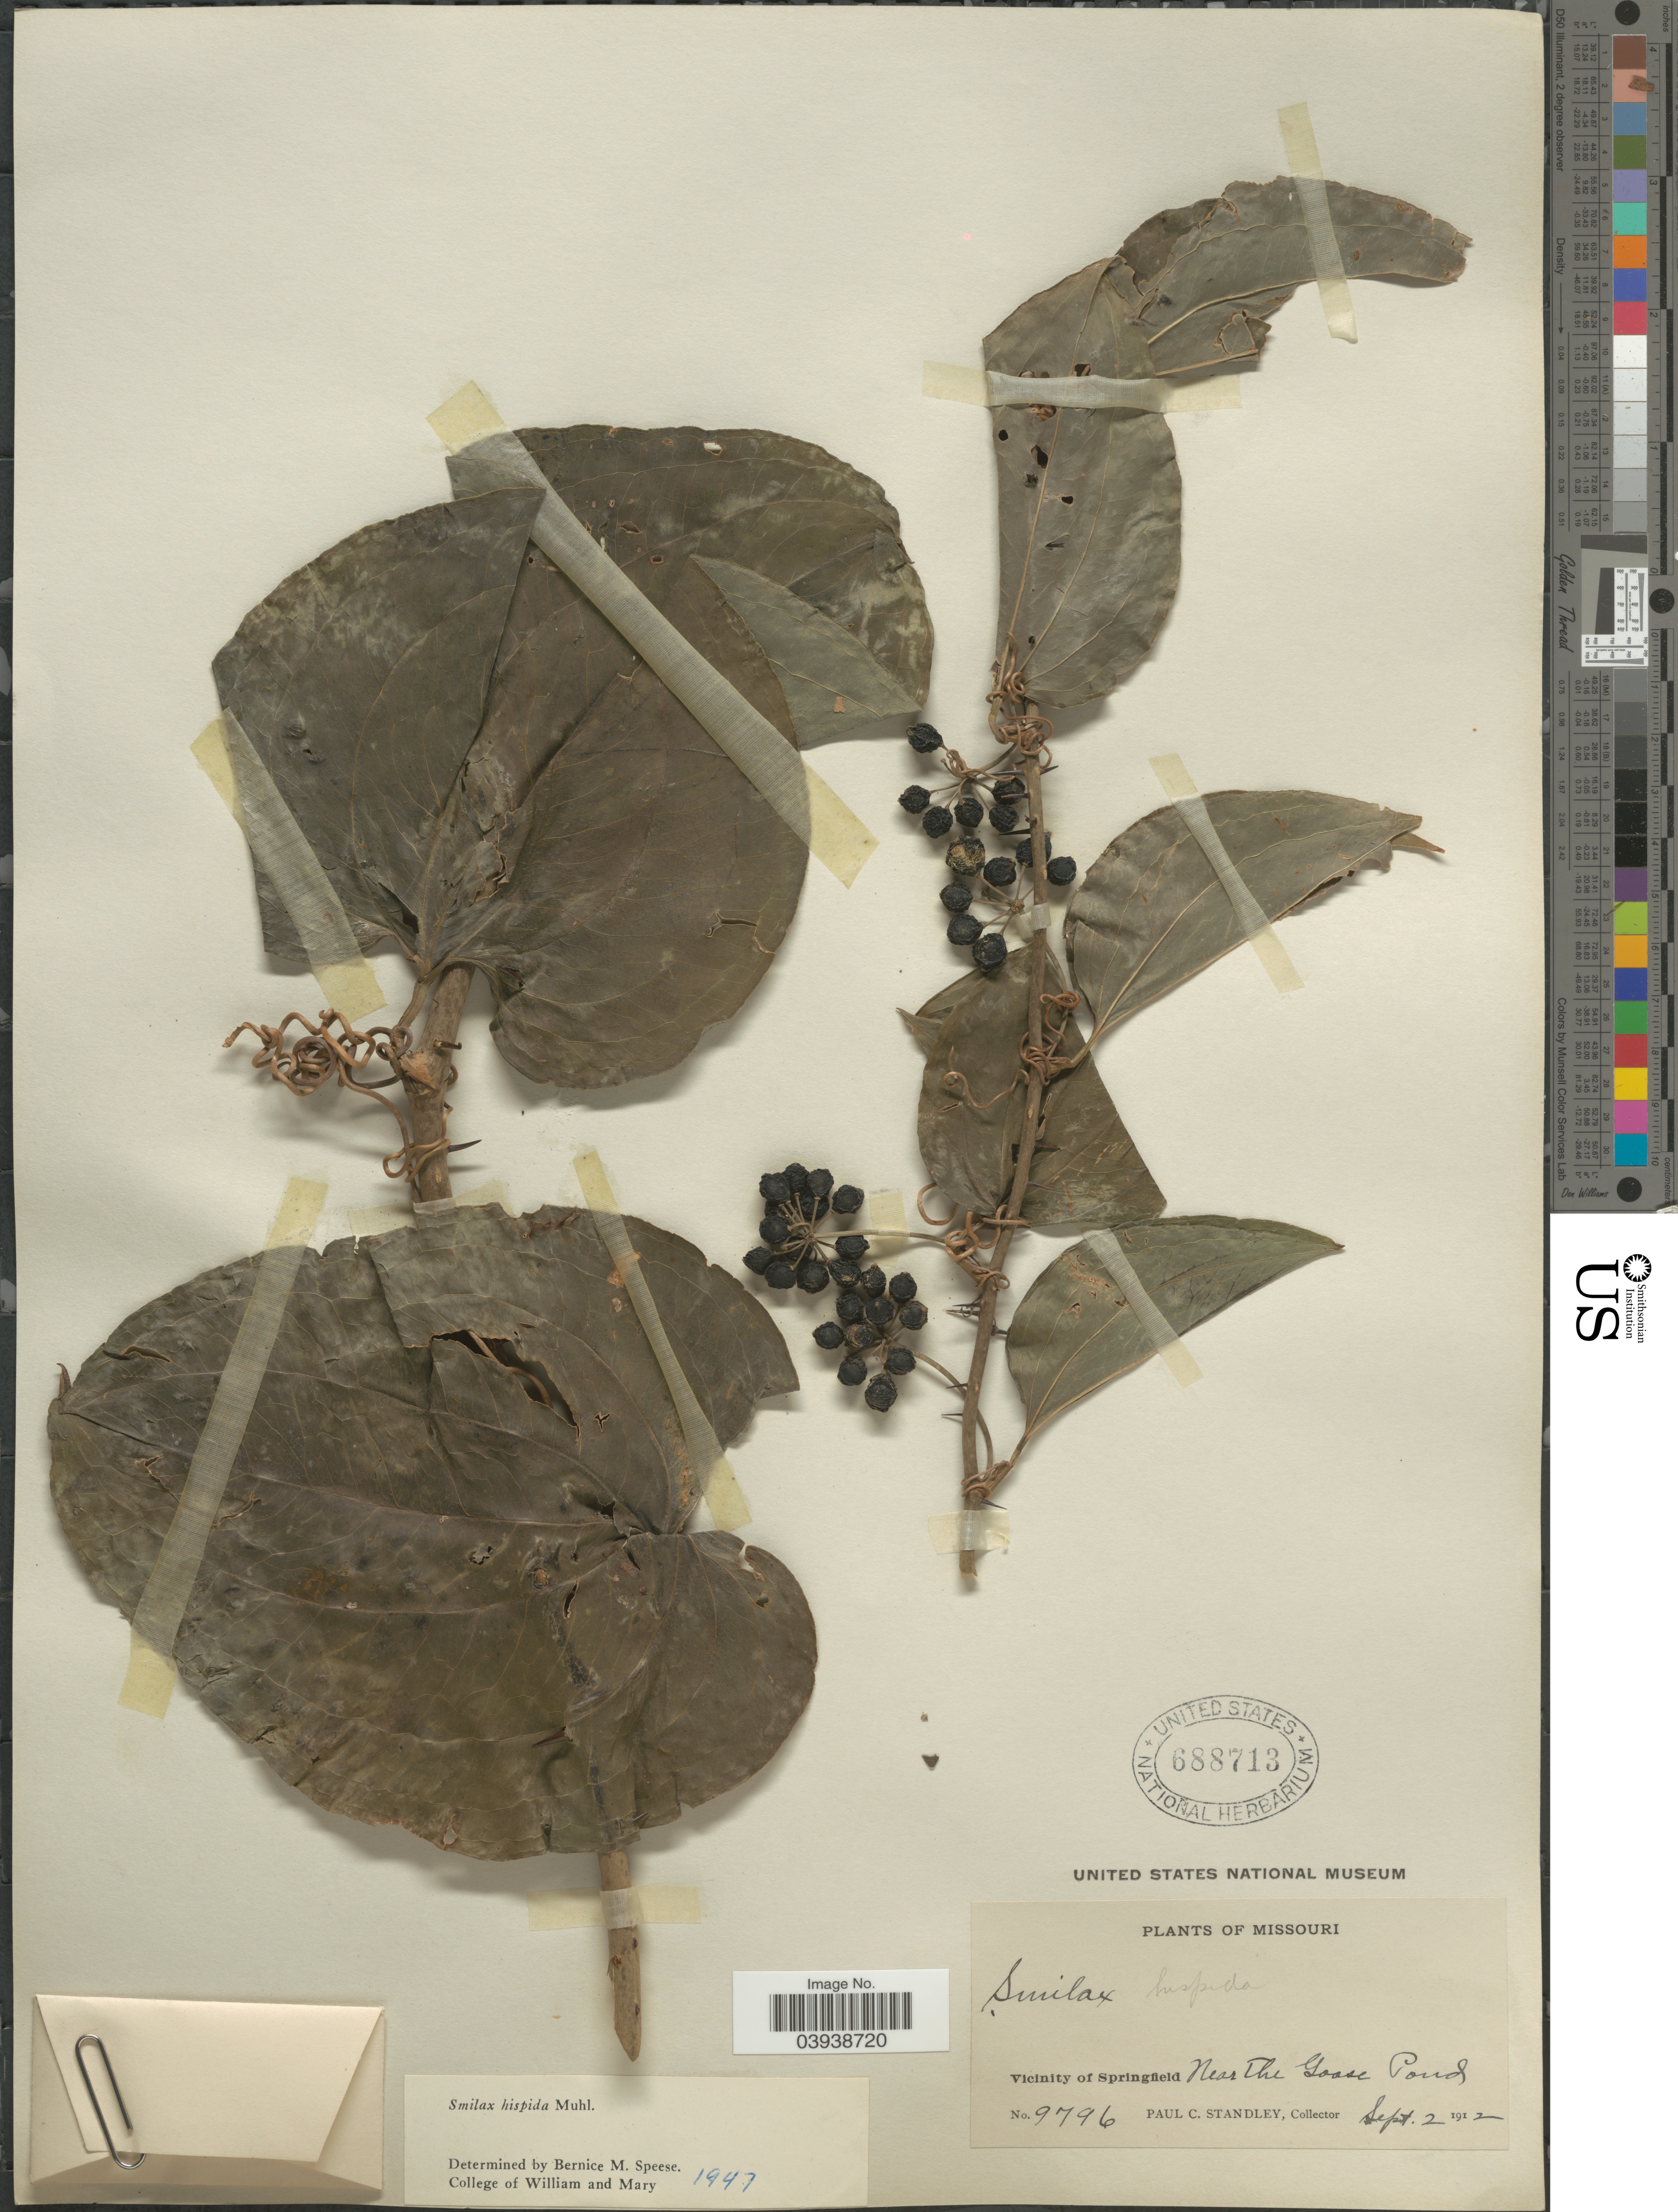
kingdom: Plantae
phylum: Tracheophyta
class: Liliopsida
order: Liliales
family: Smilacaceae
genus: Smilax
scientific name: Smilax hispida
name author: Raf.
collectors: P. C. Standley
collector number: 9796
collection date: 1912-09-02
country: United States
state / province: Missouri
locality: Vicinity of Springfield. Near The Goose Pond.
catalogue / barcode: US 688713